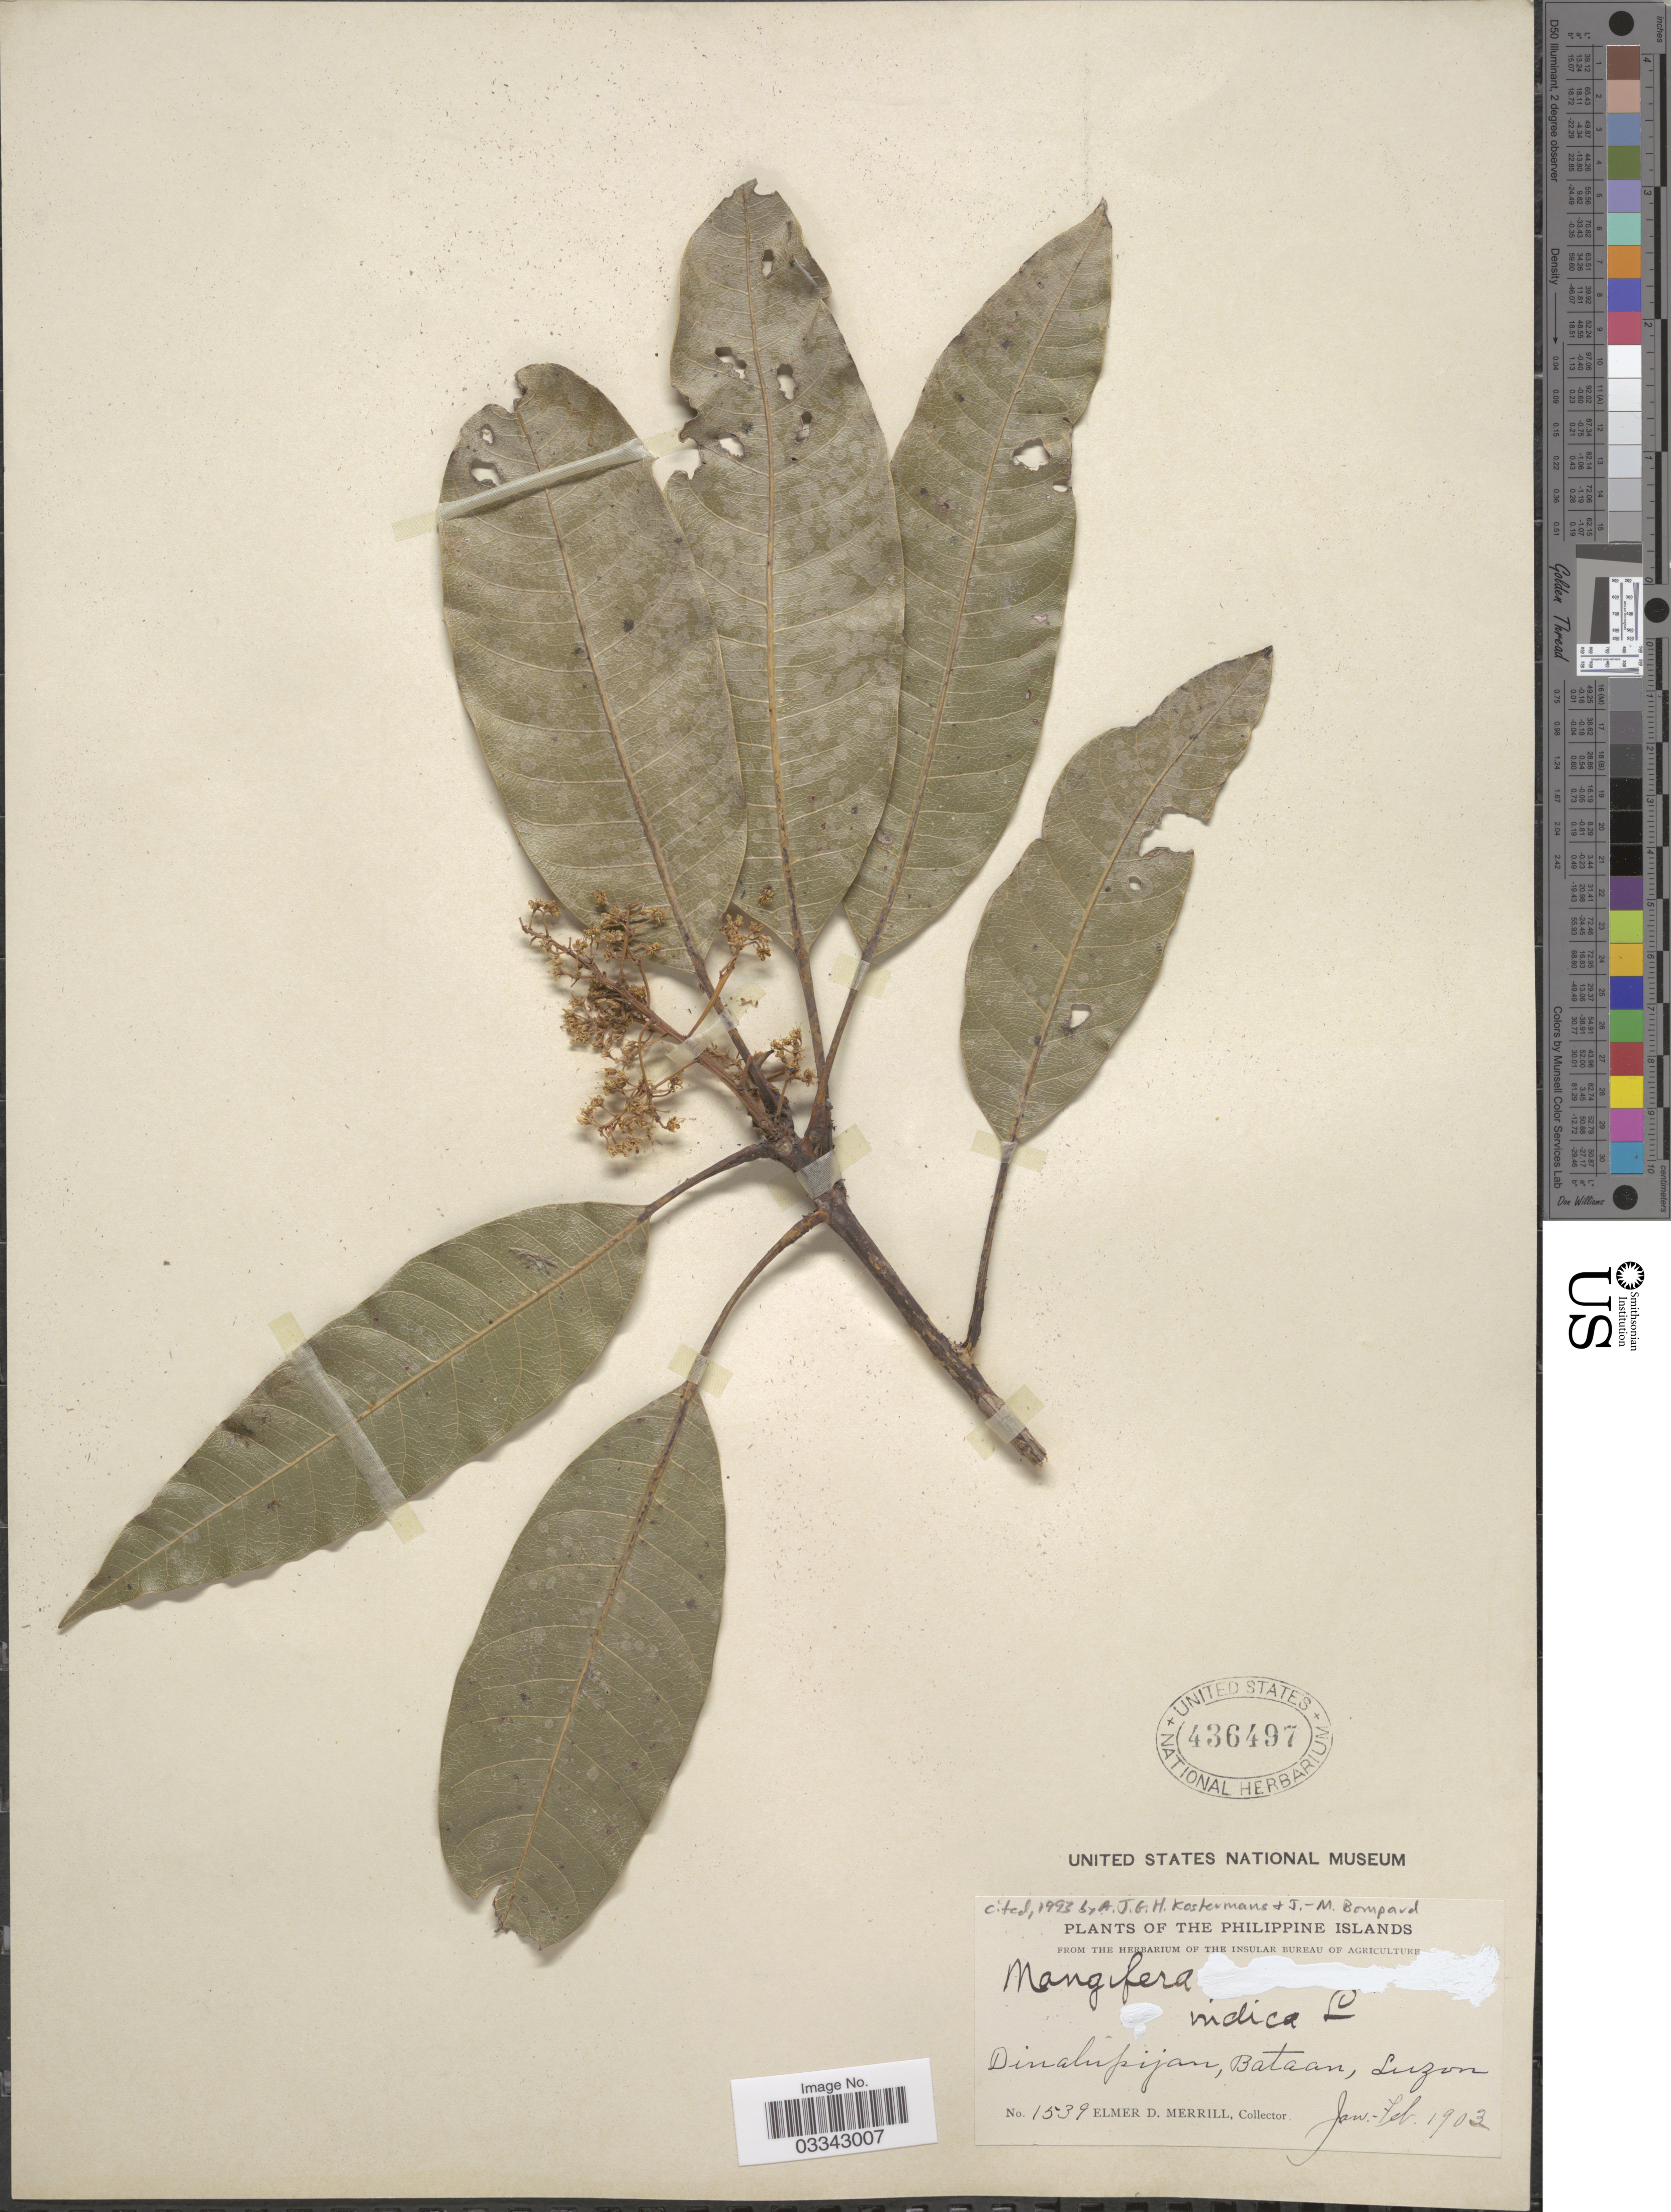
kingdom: Plantae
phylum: Tracheophyta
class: Magnoliopsida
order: Sapindales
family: Anacardiaceae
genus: Mangifera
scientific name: Mangifera indica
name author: L.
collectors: E. D. Merrill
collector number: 1539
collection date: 1903-01/1903-02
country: Philippines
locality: The Philippine Islands. Dinahipijan, Bataan, Luzon.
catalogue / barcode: US 436497